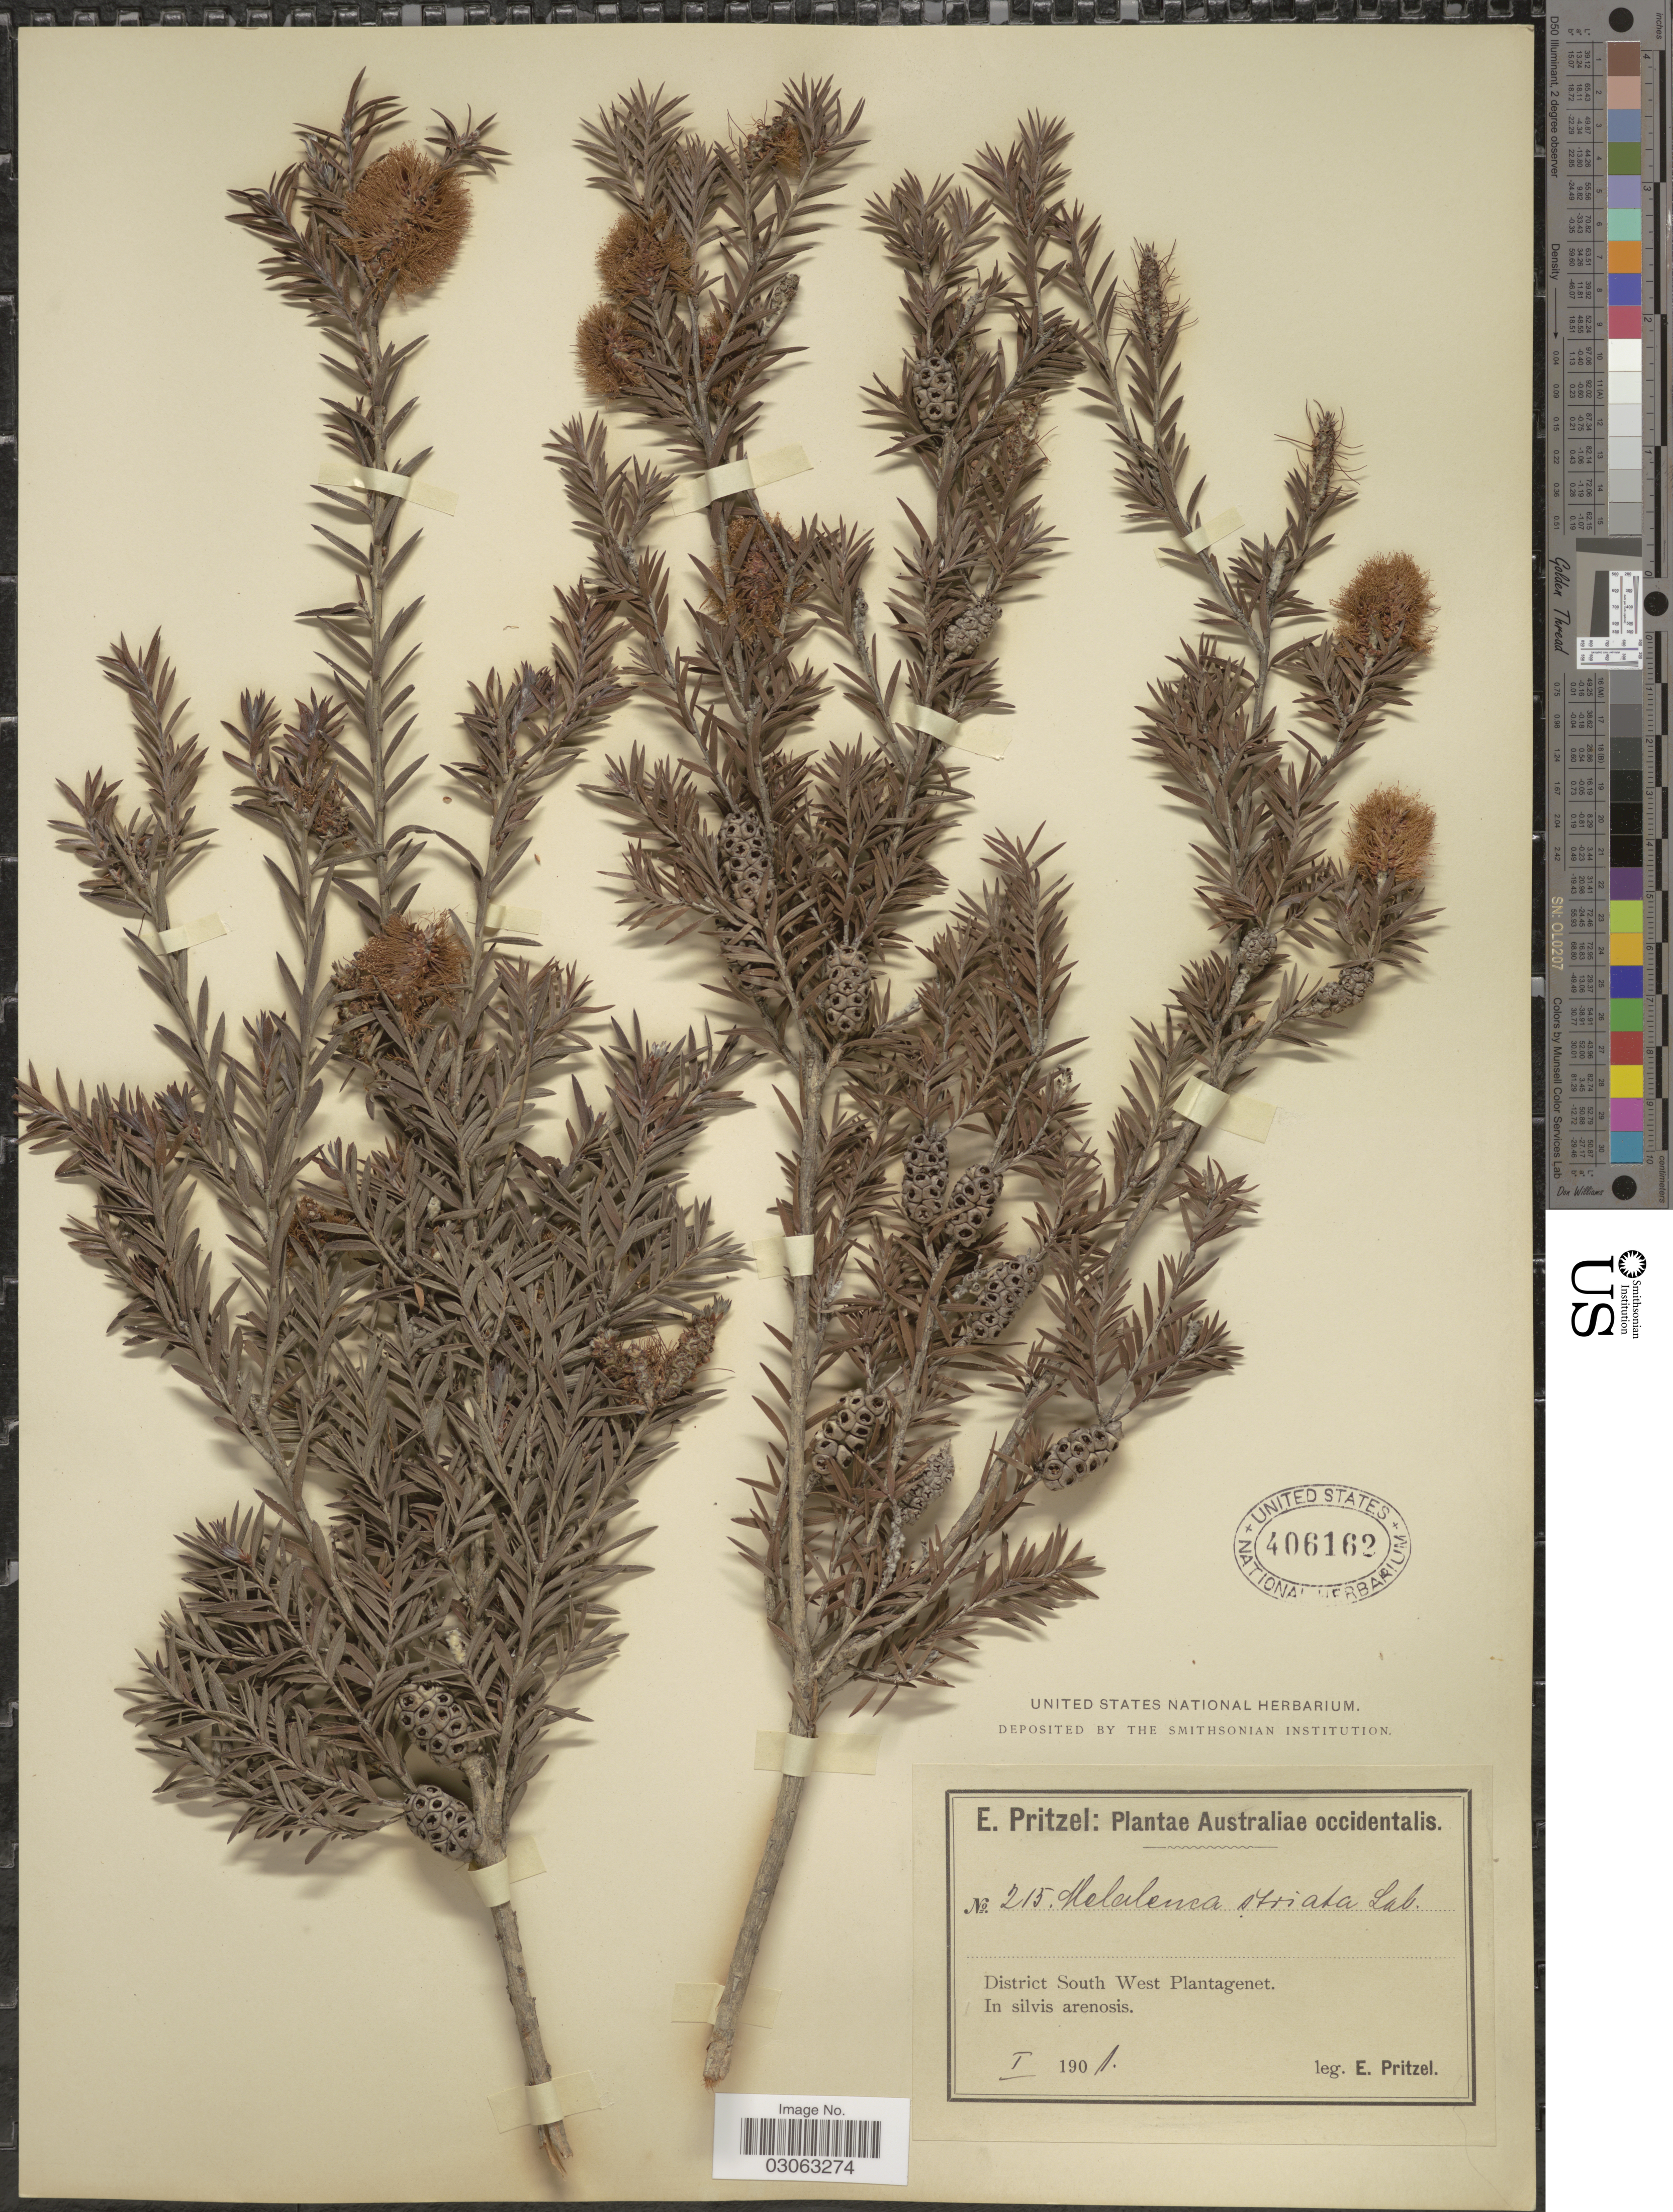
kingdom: Plantae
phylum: Tracheophyta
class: Magnoliopsida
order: Myrtales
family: Myrtaceae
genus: Melaleuca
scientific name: Melaleuca striata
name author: Labill.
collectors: E. G. Pritzel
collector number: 215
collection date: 1901-01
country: Australia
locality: Australiae occidentalis. District South West Plantagenet. In silvis arenosis.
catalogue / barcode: US 406162